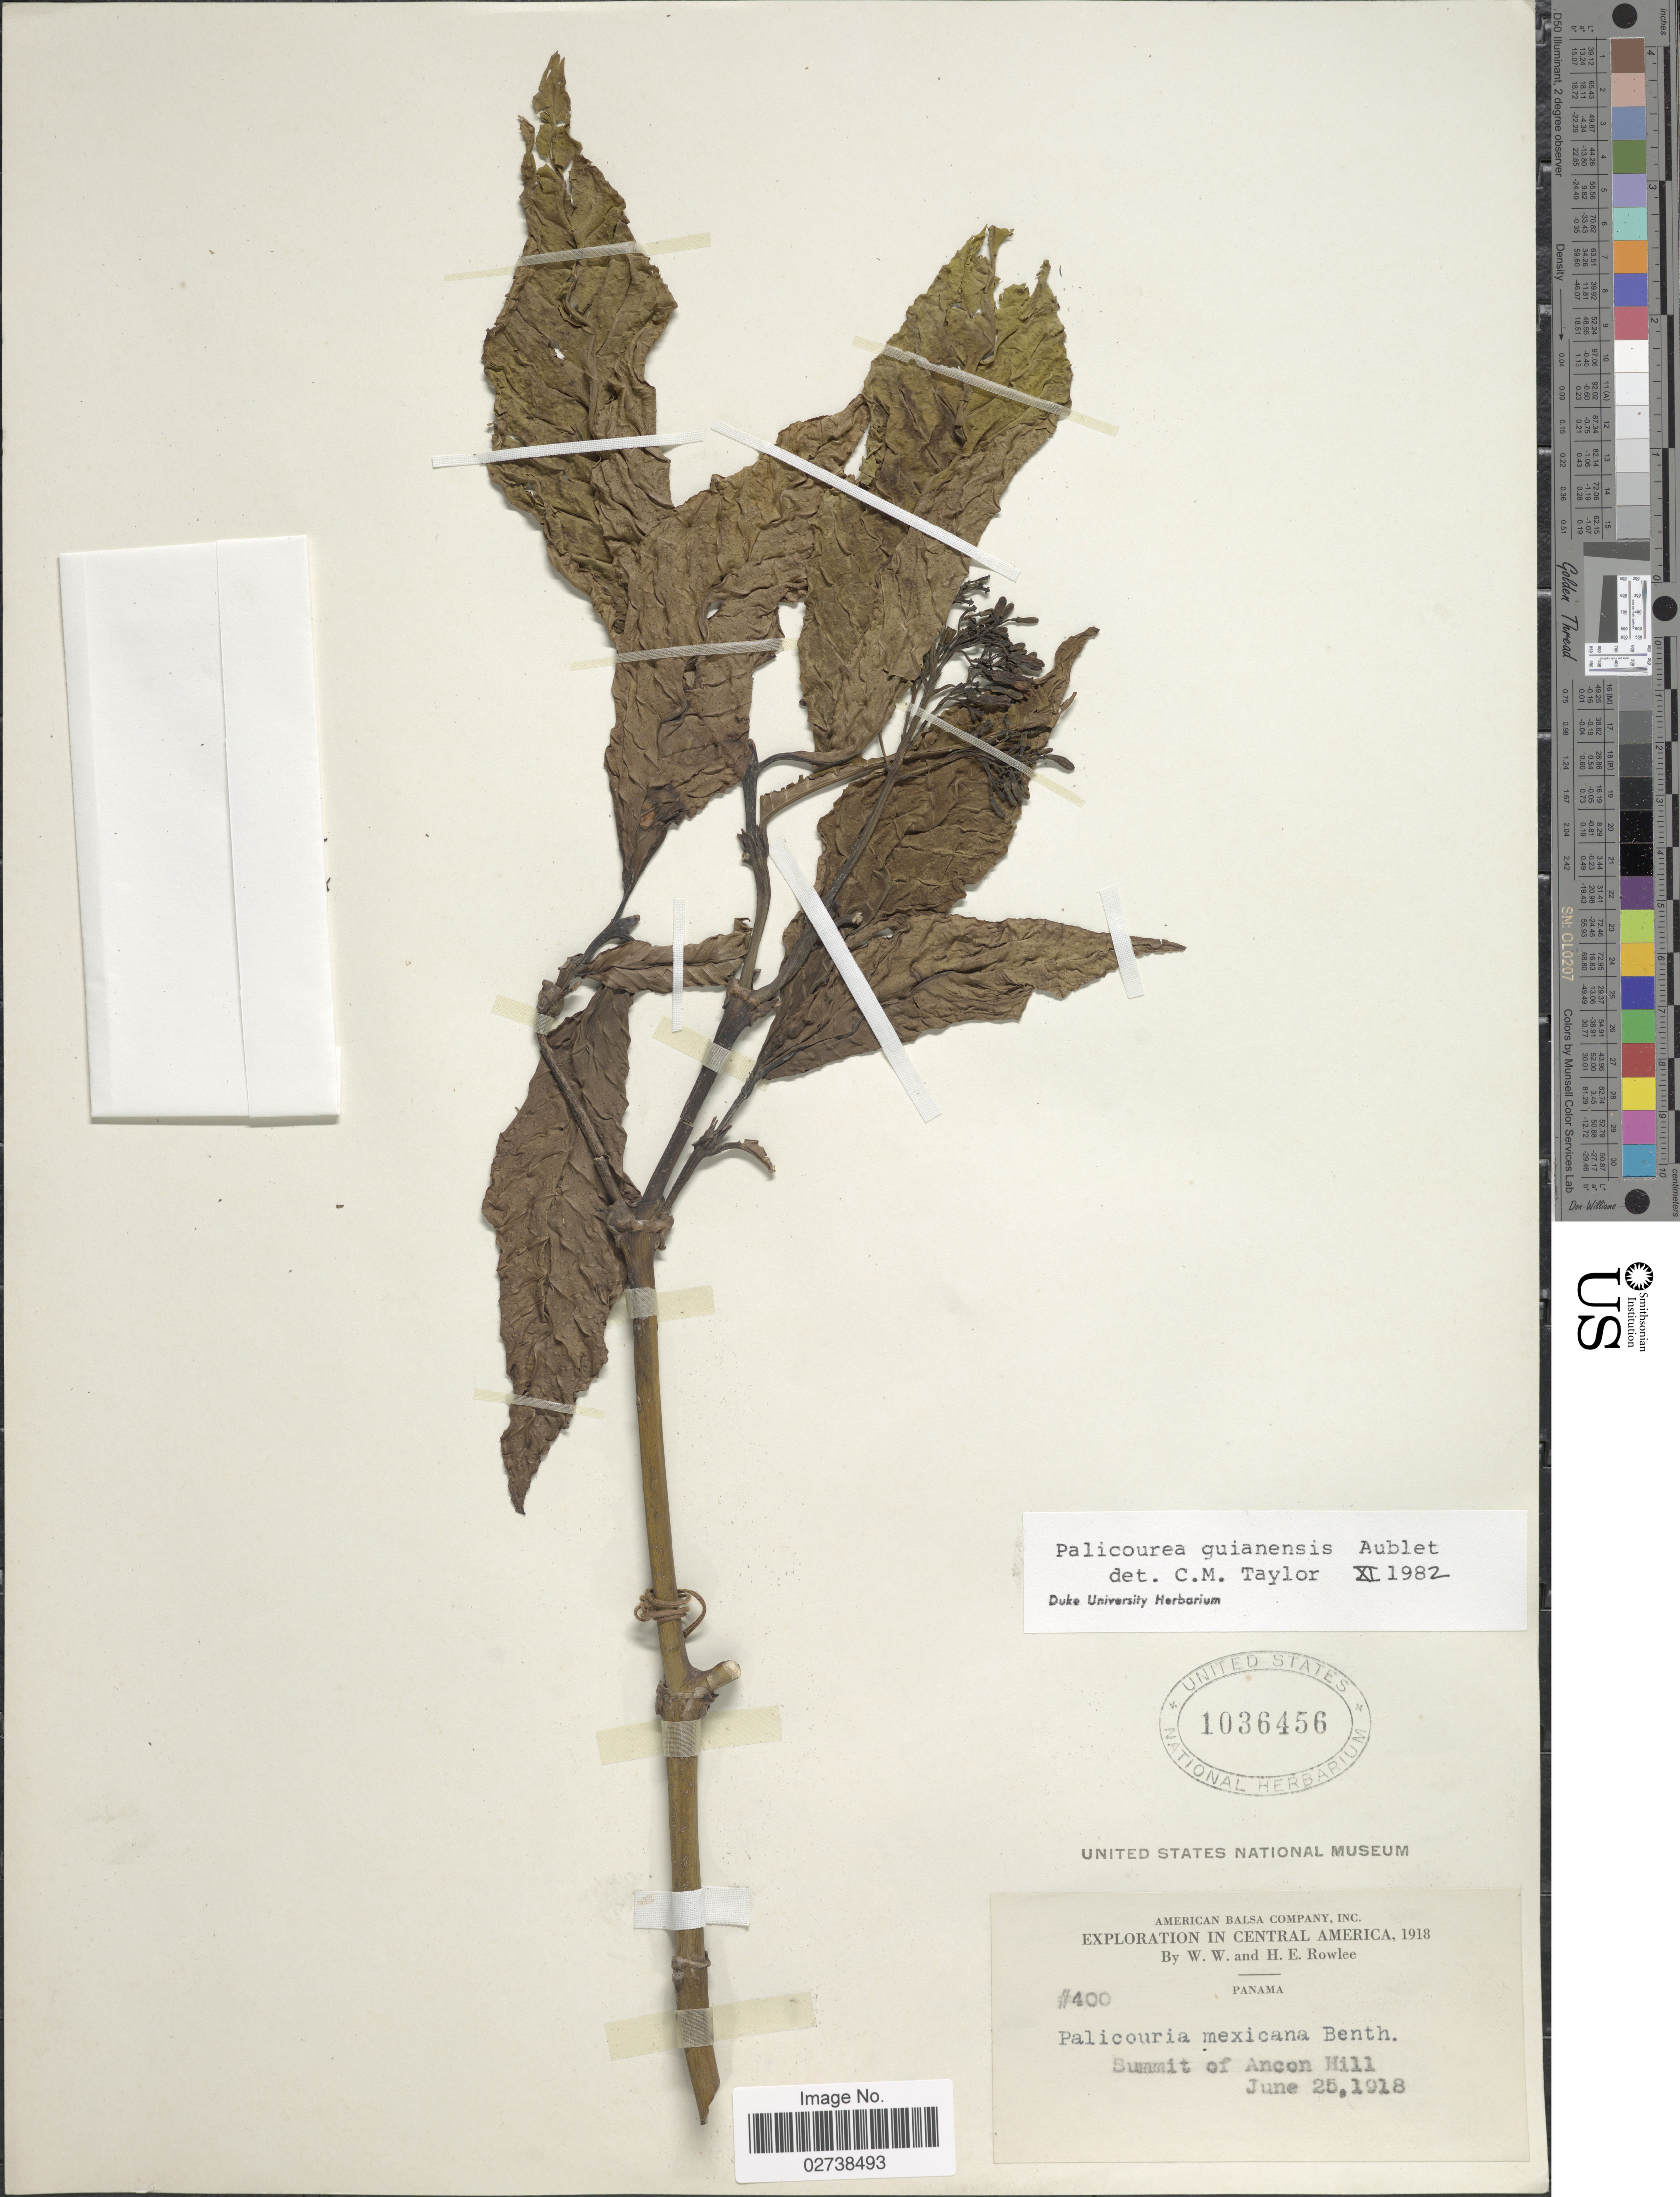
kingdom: Plantae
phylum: Tracheophyta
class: Magnoliopsida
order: Gentianales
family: Rubiaceae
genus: Palicourea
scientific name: Palicourea guianensis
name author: Aubl.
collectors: W. W. Rowlee & H. E. Rowlee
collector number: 400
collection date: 1918-06-25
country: Panama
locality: Summit of Ancon Hill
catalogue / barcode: US 1036456